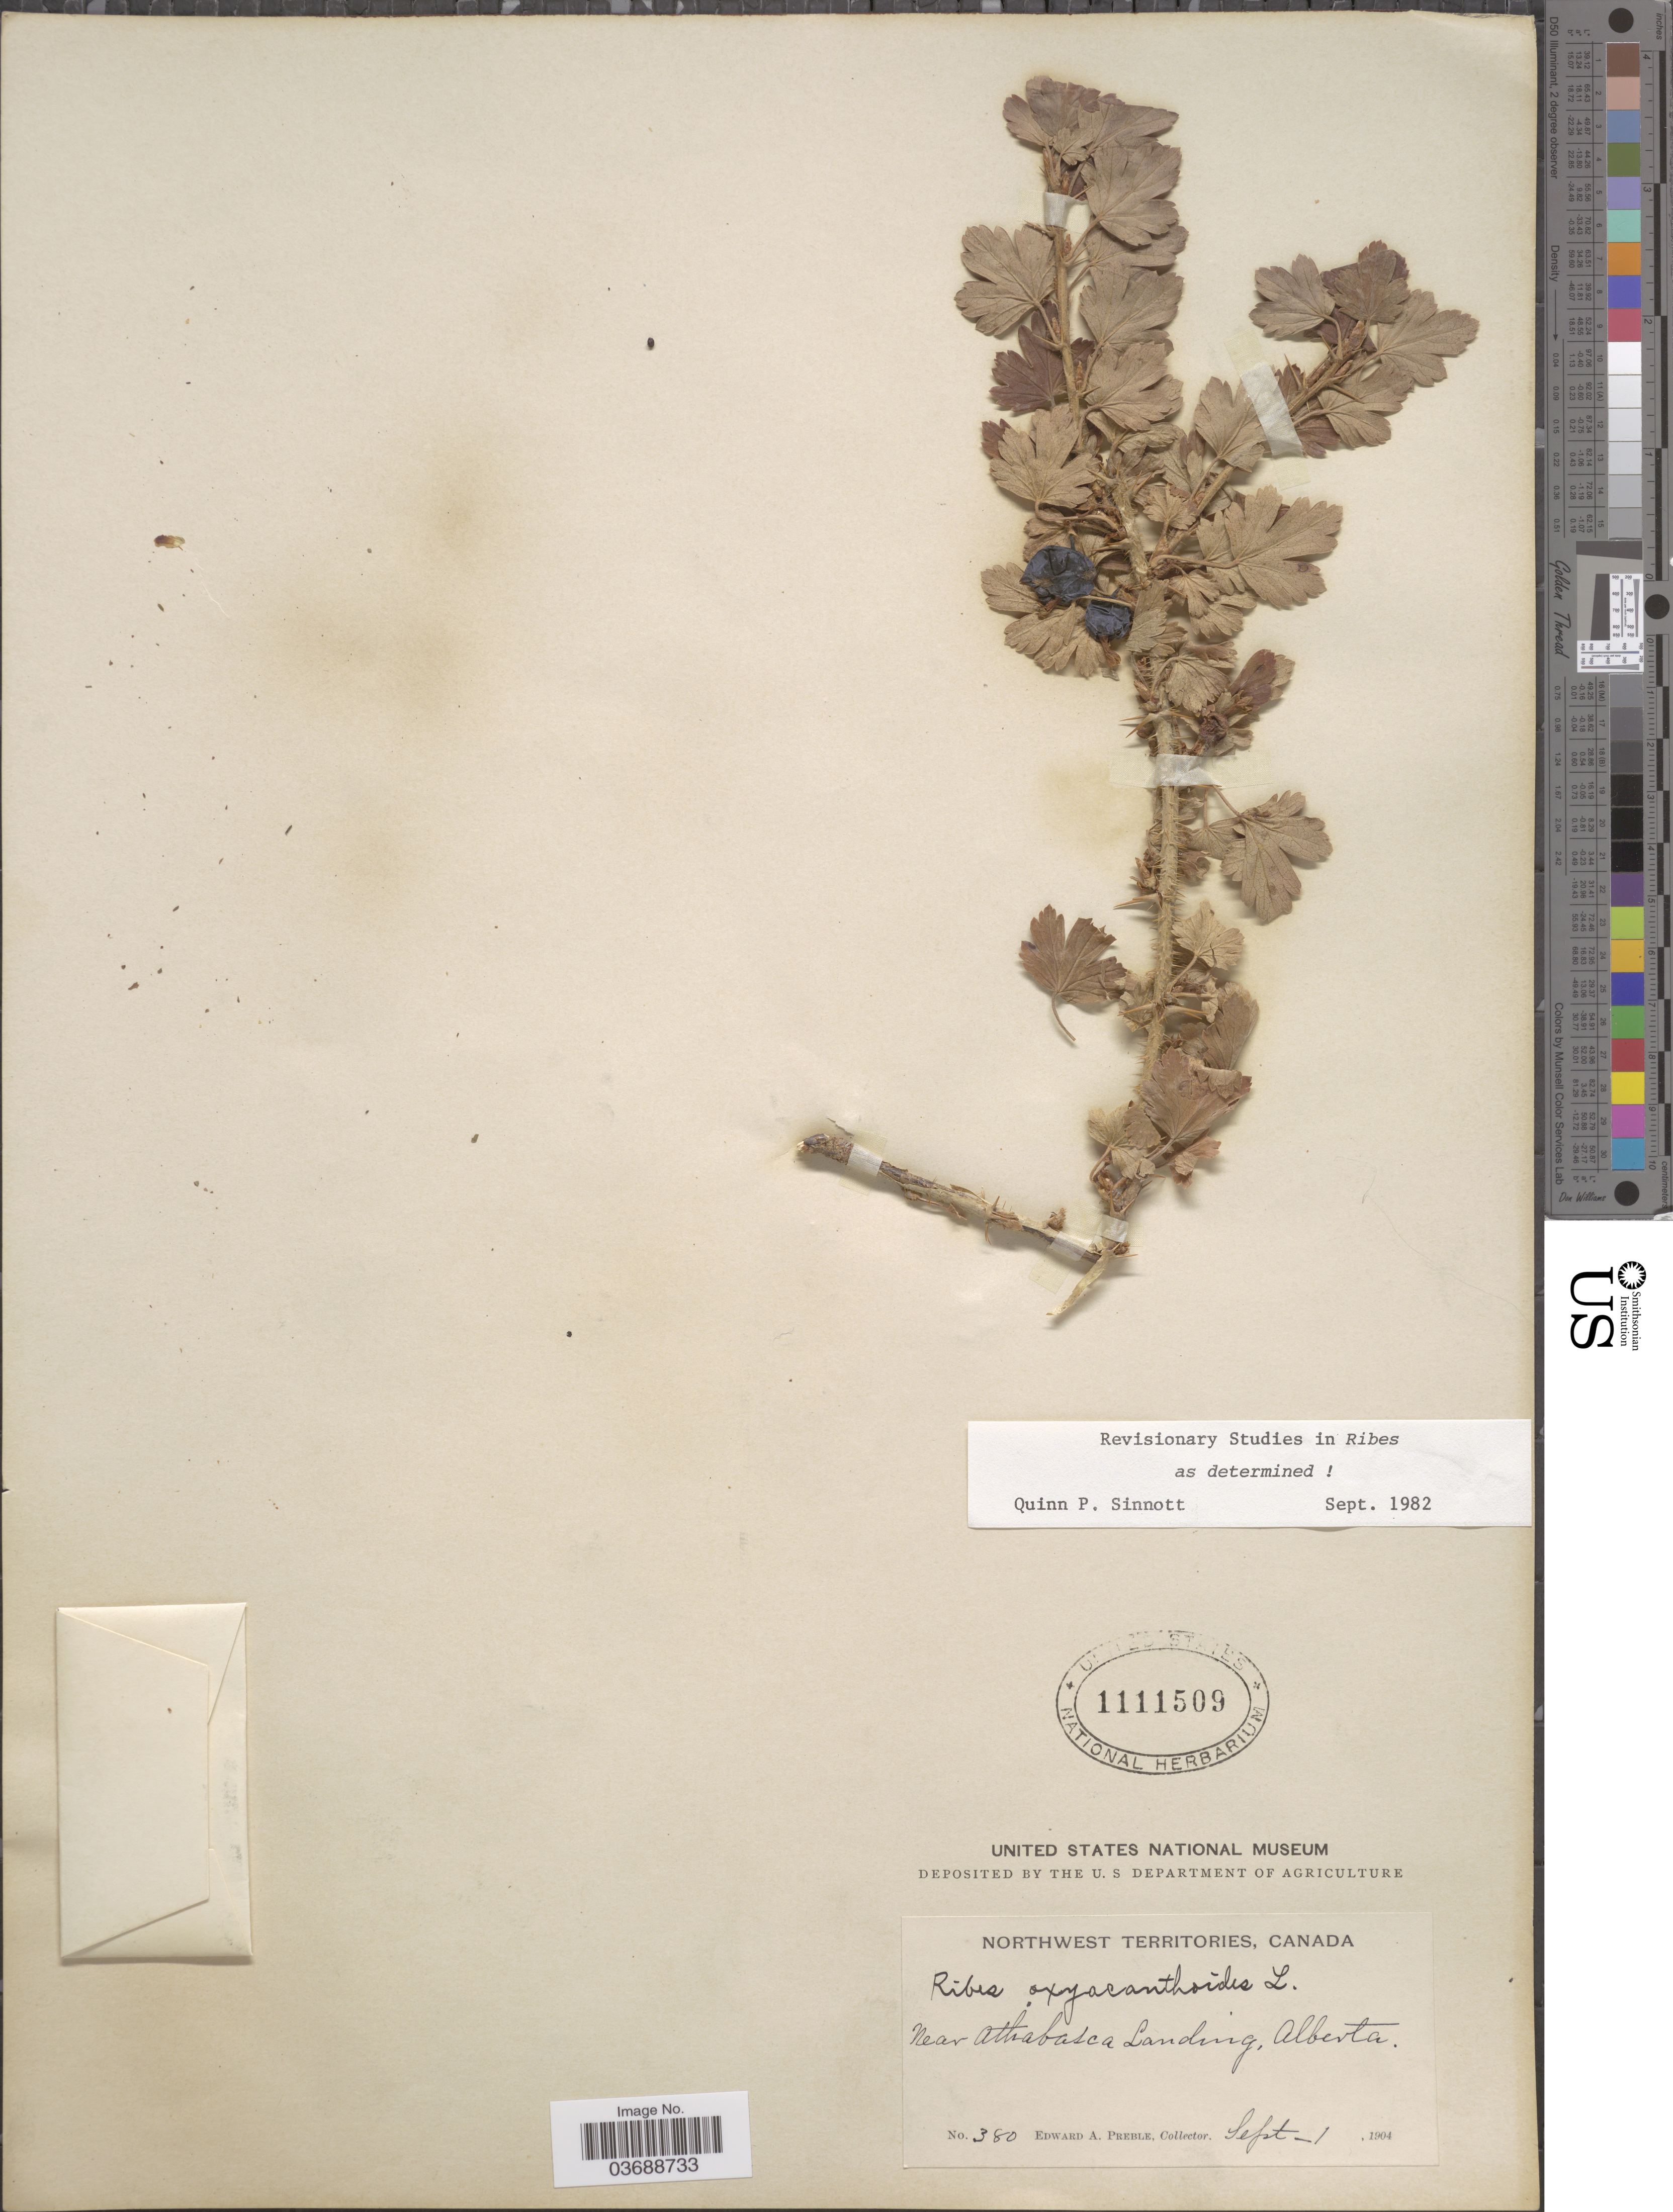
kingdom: Plantae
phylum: Tracheophyta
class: Magnoliopsida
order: Saxifragales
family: Grossulariaceae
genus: Ribes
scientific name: Ribes oxyacanthoides subsp. oxyacanthoides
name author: L.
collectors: E. Preble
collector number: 380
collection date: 1904-09-01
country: Canada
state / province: Alberta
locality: Near Athabasca Landing.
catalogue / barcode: US 1111509